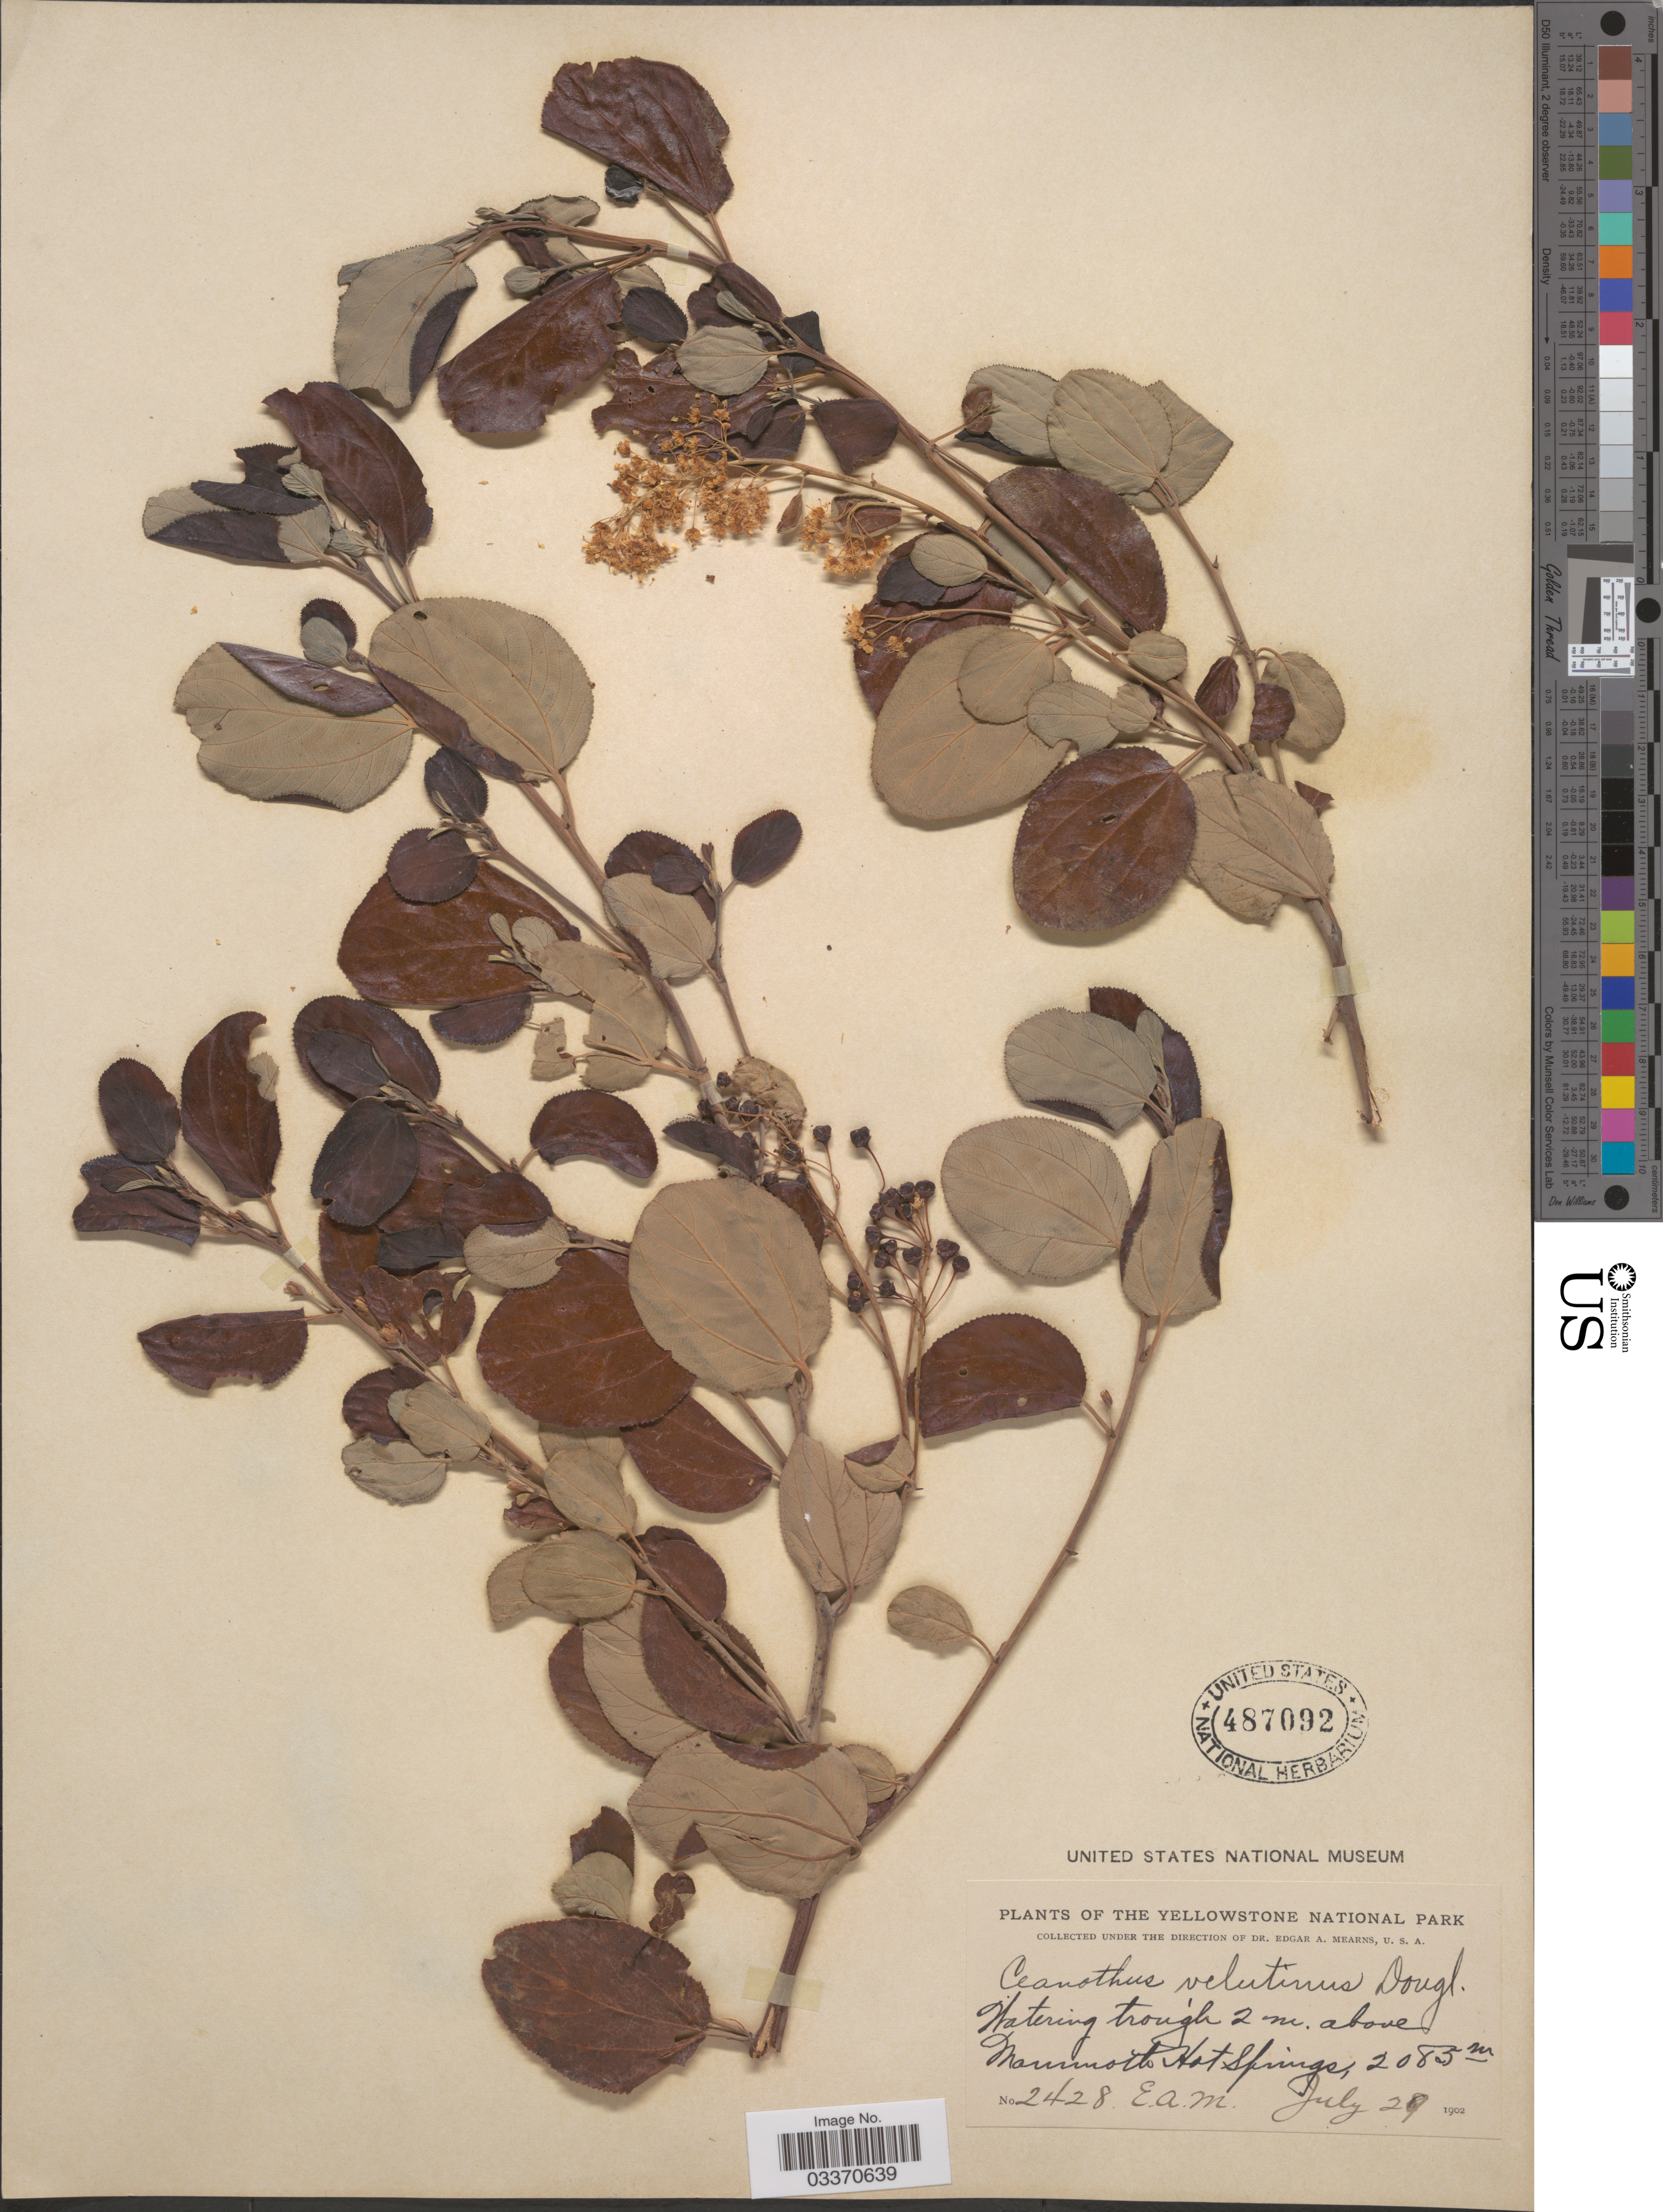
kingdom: Plantae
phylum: Tracheophyta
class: Magnoliopsida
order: Rosales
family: Rhamnaceae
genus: Ceanothus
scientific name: Ceanothus velutinus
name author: Douglas ex Hook.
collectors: E. A. Mearns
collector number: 2428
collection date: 1902-07-29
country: United States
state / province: Wyoming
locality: The Yellowstone National Park. Watering trough 2 m. above Mammoth Hot Springs.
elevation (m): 2085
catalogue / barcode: US 487092